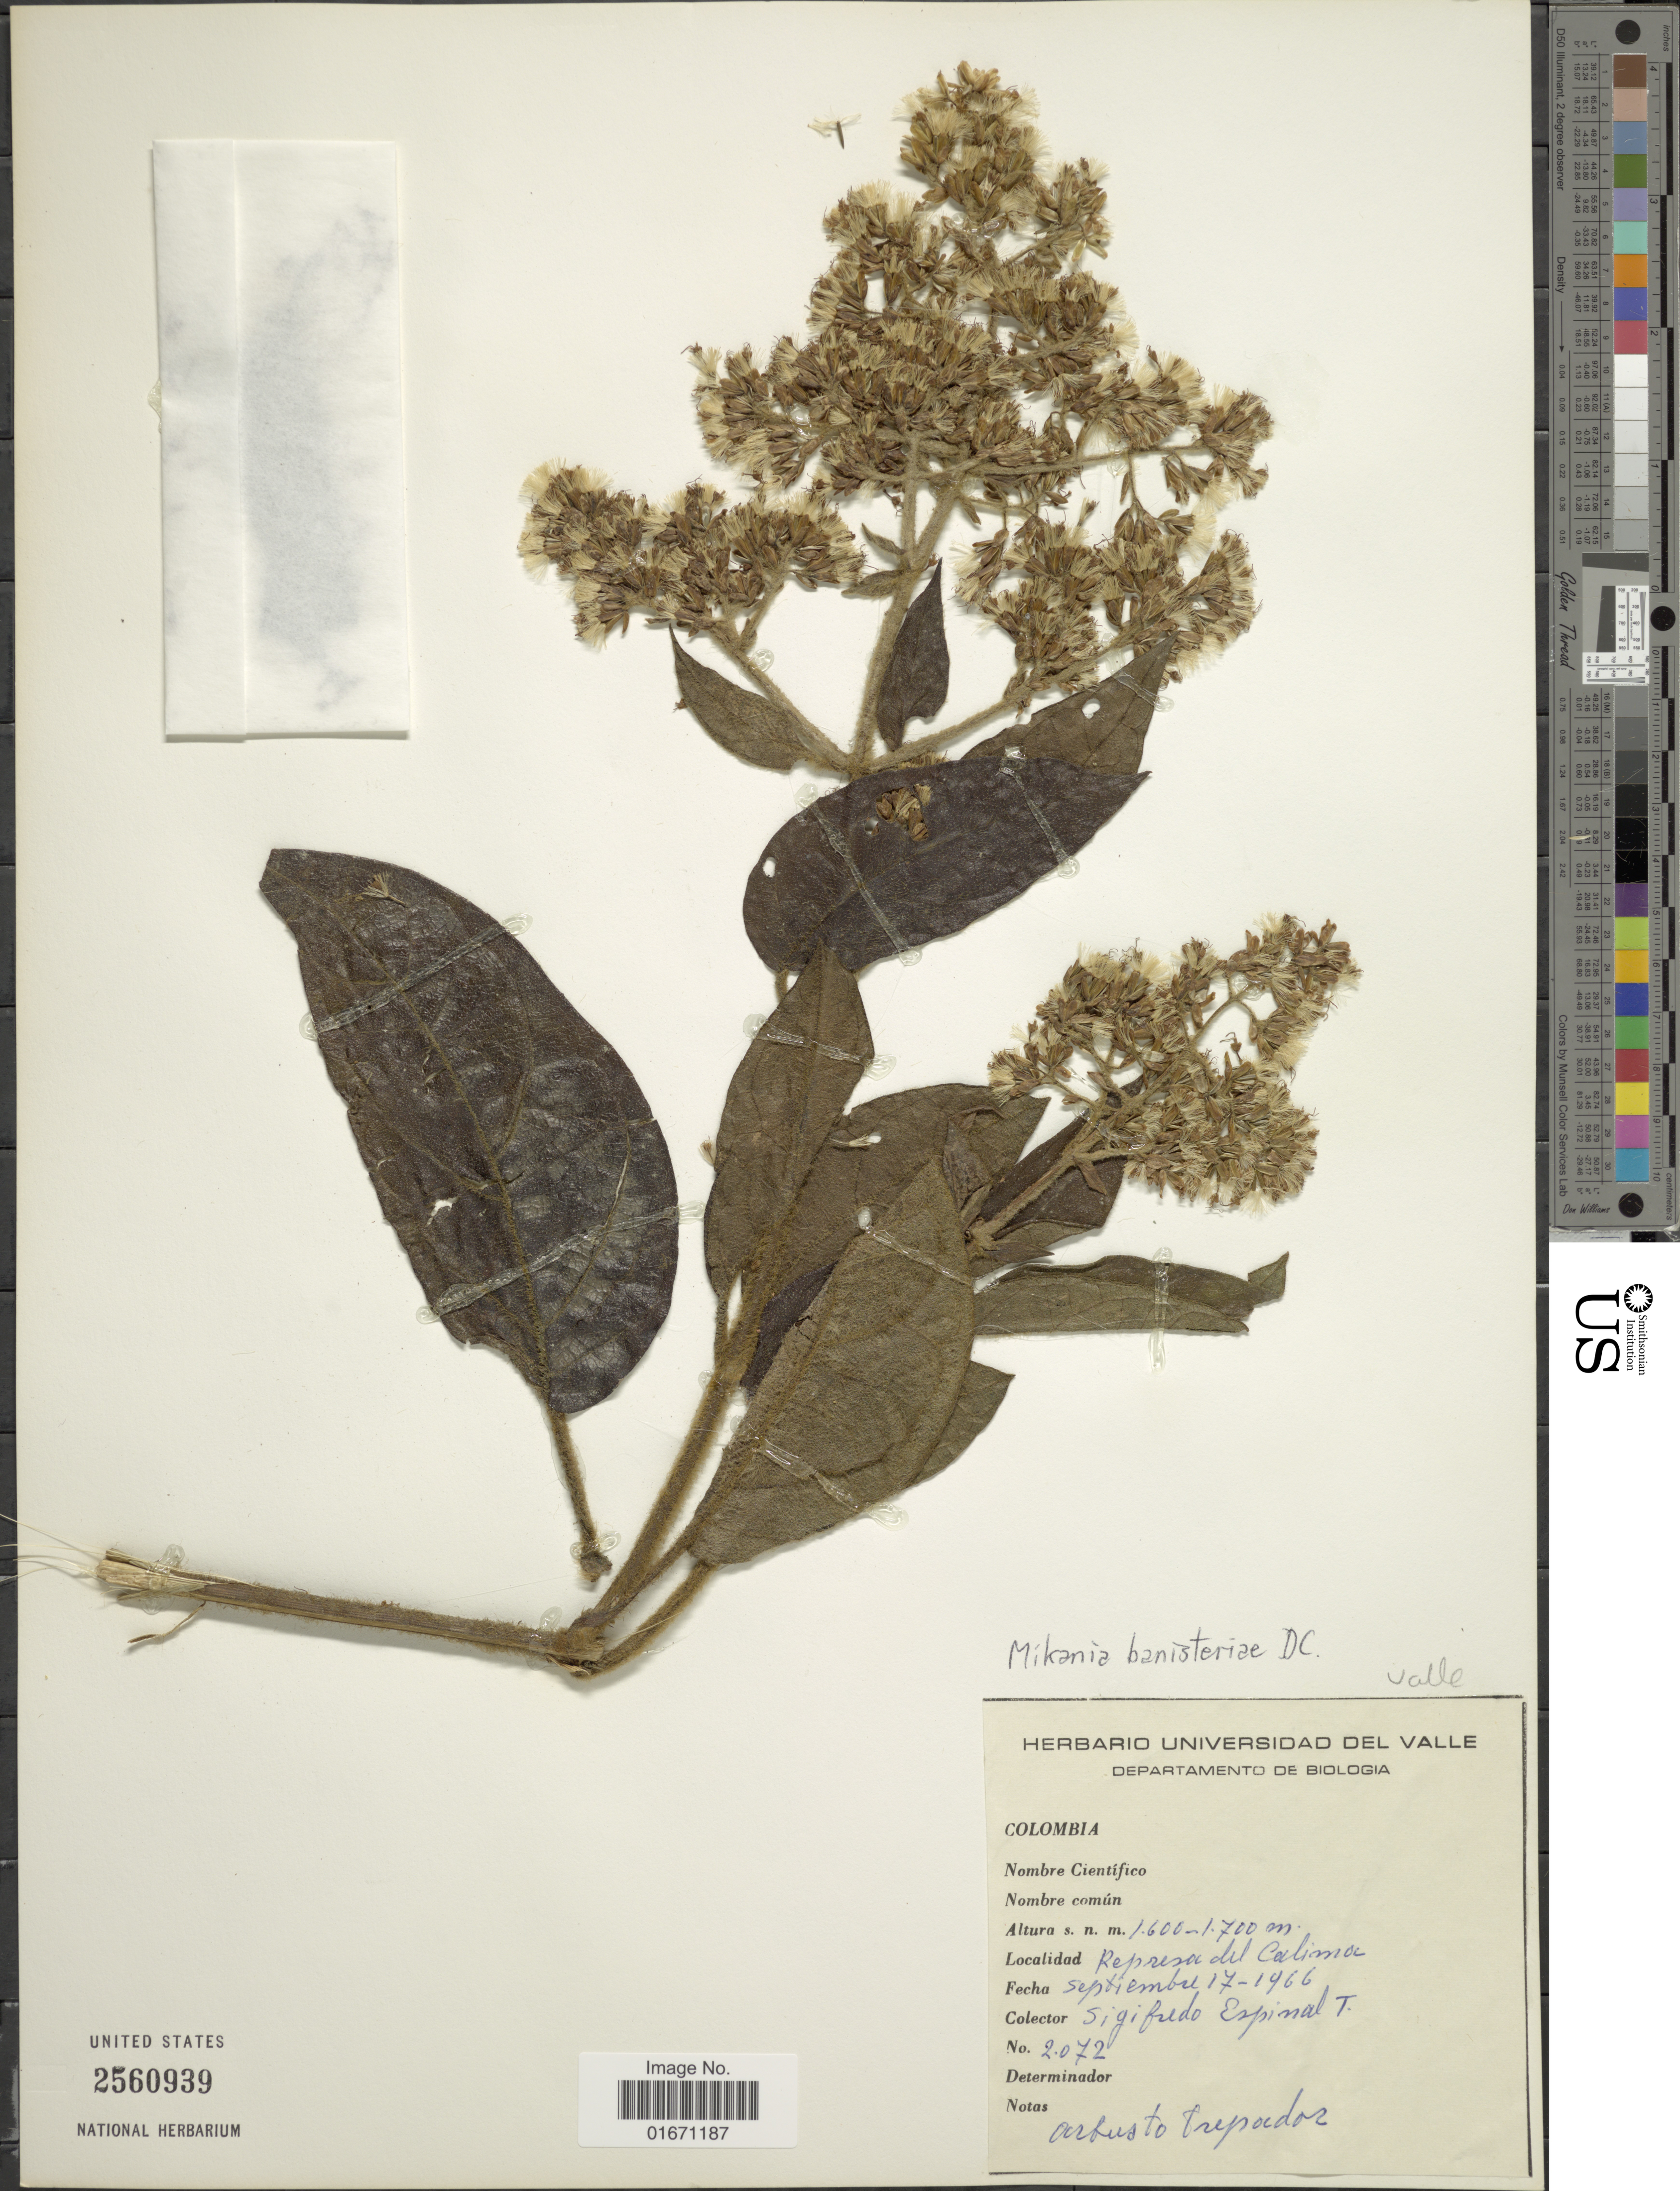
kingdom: Plantae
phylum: Tracheophyta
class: Magnoliopsida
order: Asterales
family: Asteraceae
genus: Mikania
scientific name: Mikania banisteriae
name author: DC.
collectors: S. T. Espinal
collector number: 2072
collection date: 1966-09-17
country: Colombia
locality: Represa del Calima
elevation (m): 1600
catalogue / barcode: US 2560939